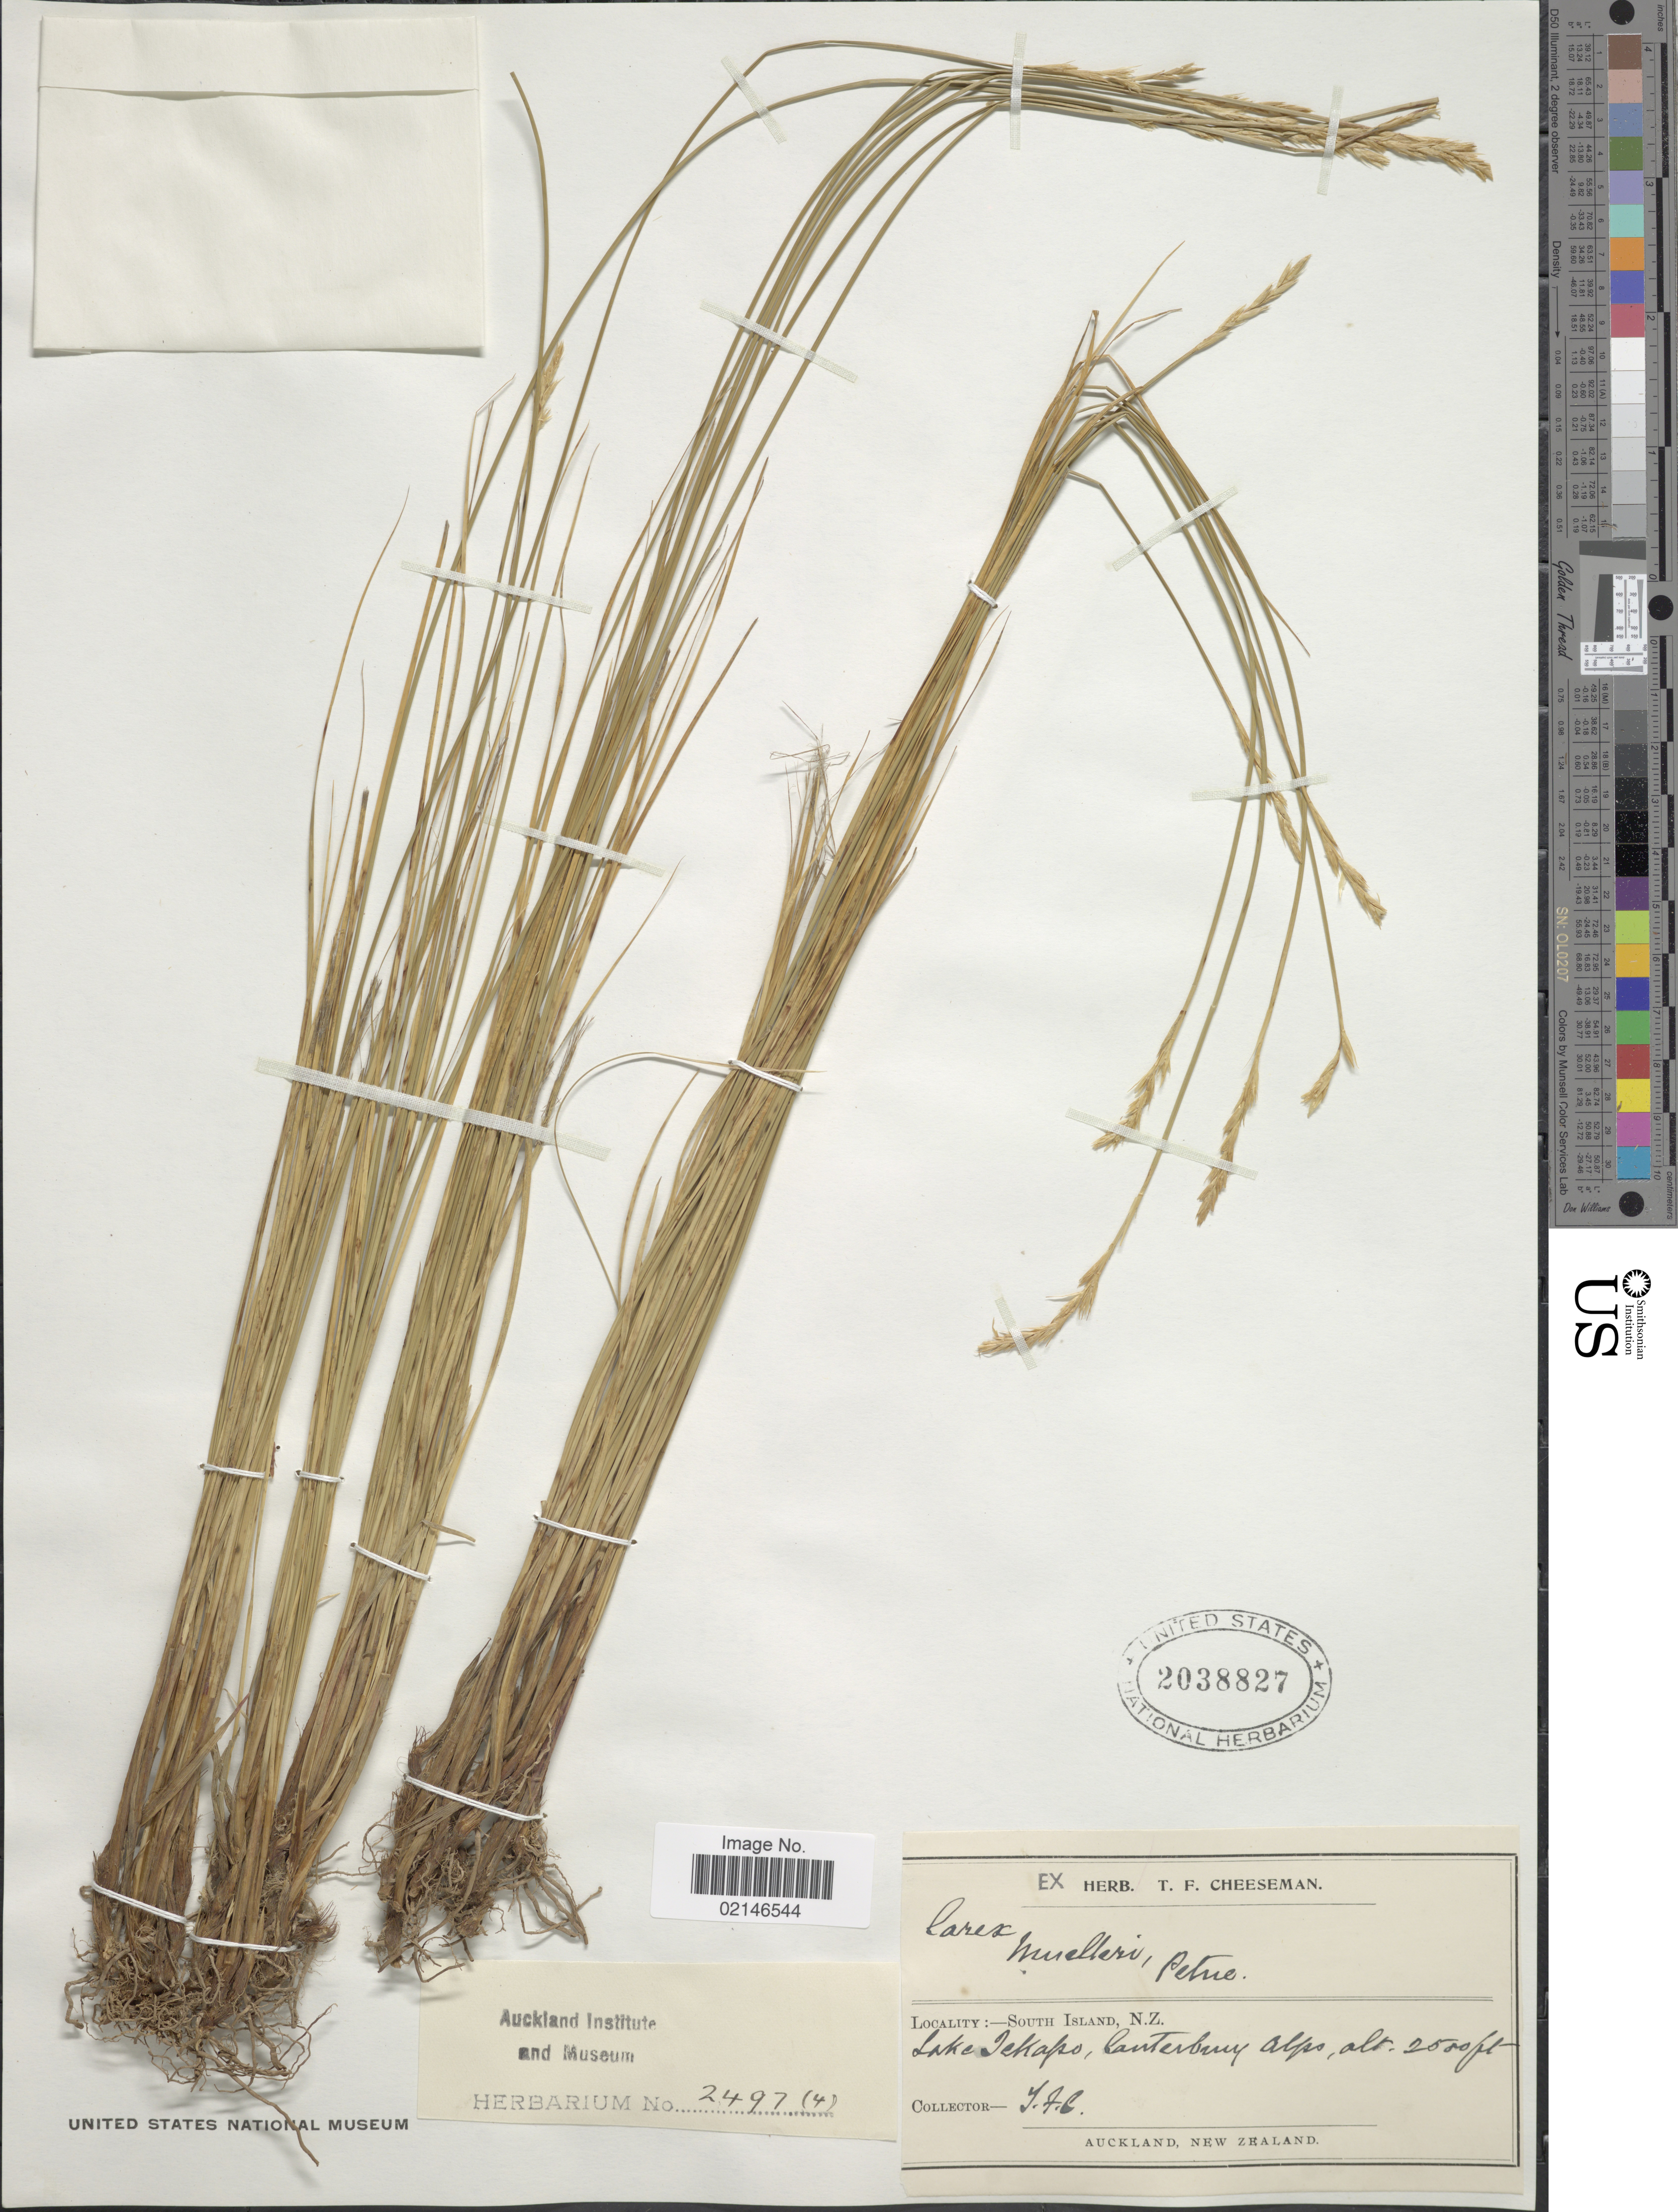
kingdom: Plantae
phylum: Tracheophyta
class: Liliopsida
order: Poales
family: Cyperaceae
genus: Carex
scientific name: Carex muelleri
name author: Petrie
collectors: T. F. Cheeseman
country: New Zealand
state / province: Canterbury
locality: South island, Lake Tekapo, Canterbury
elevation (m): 762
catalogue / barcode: US 2038827